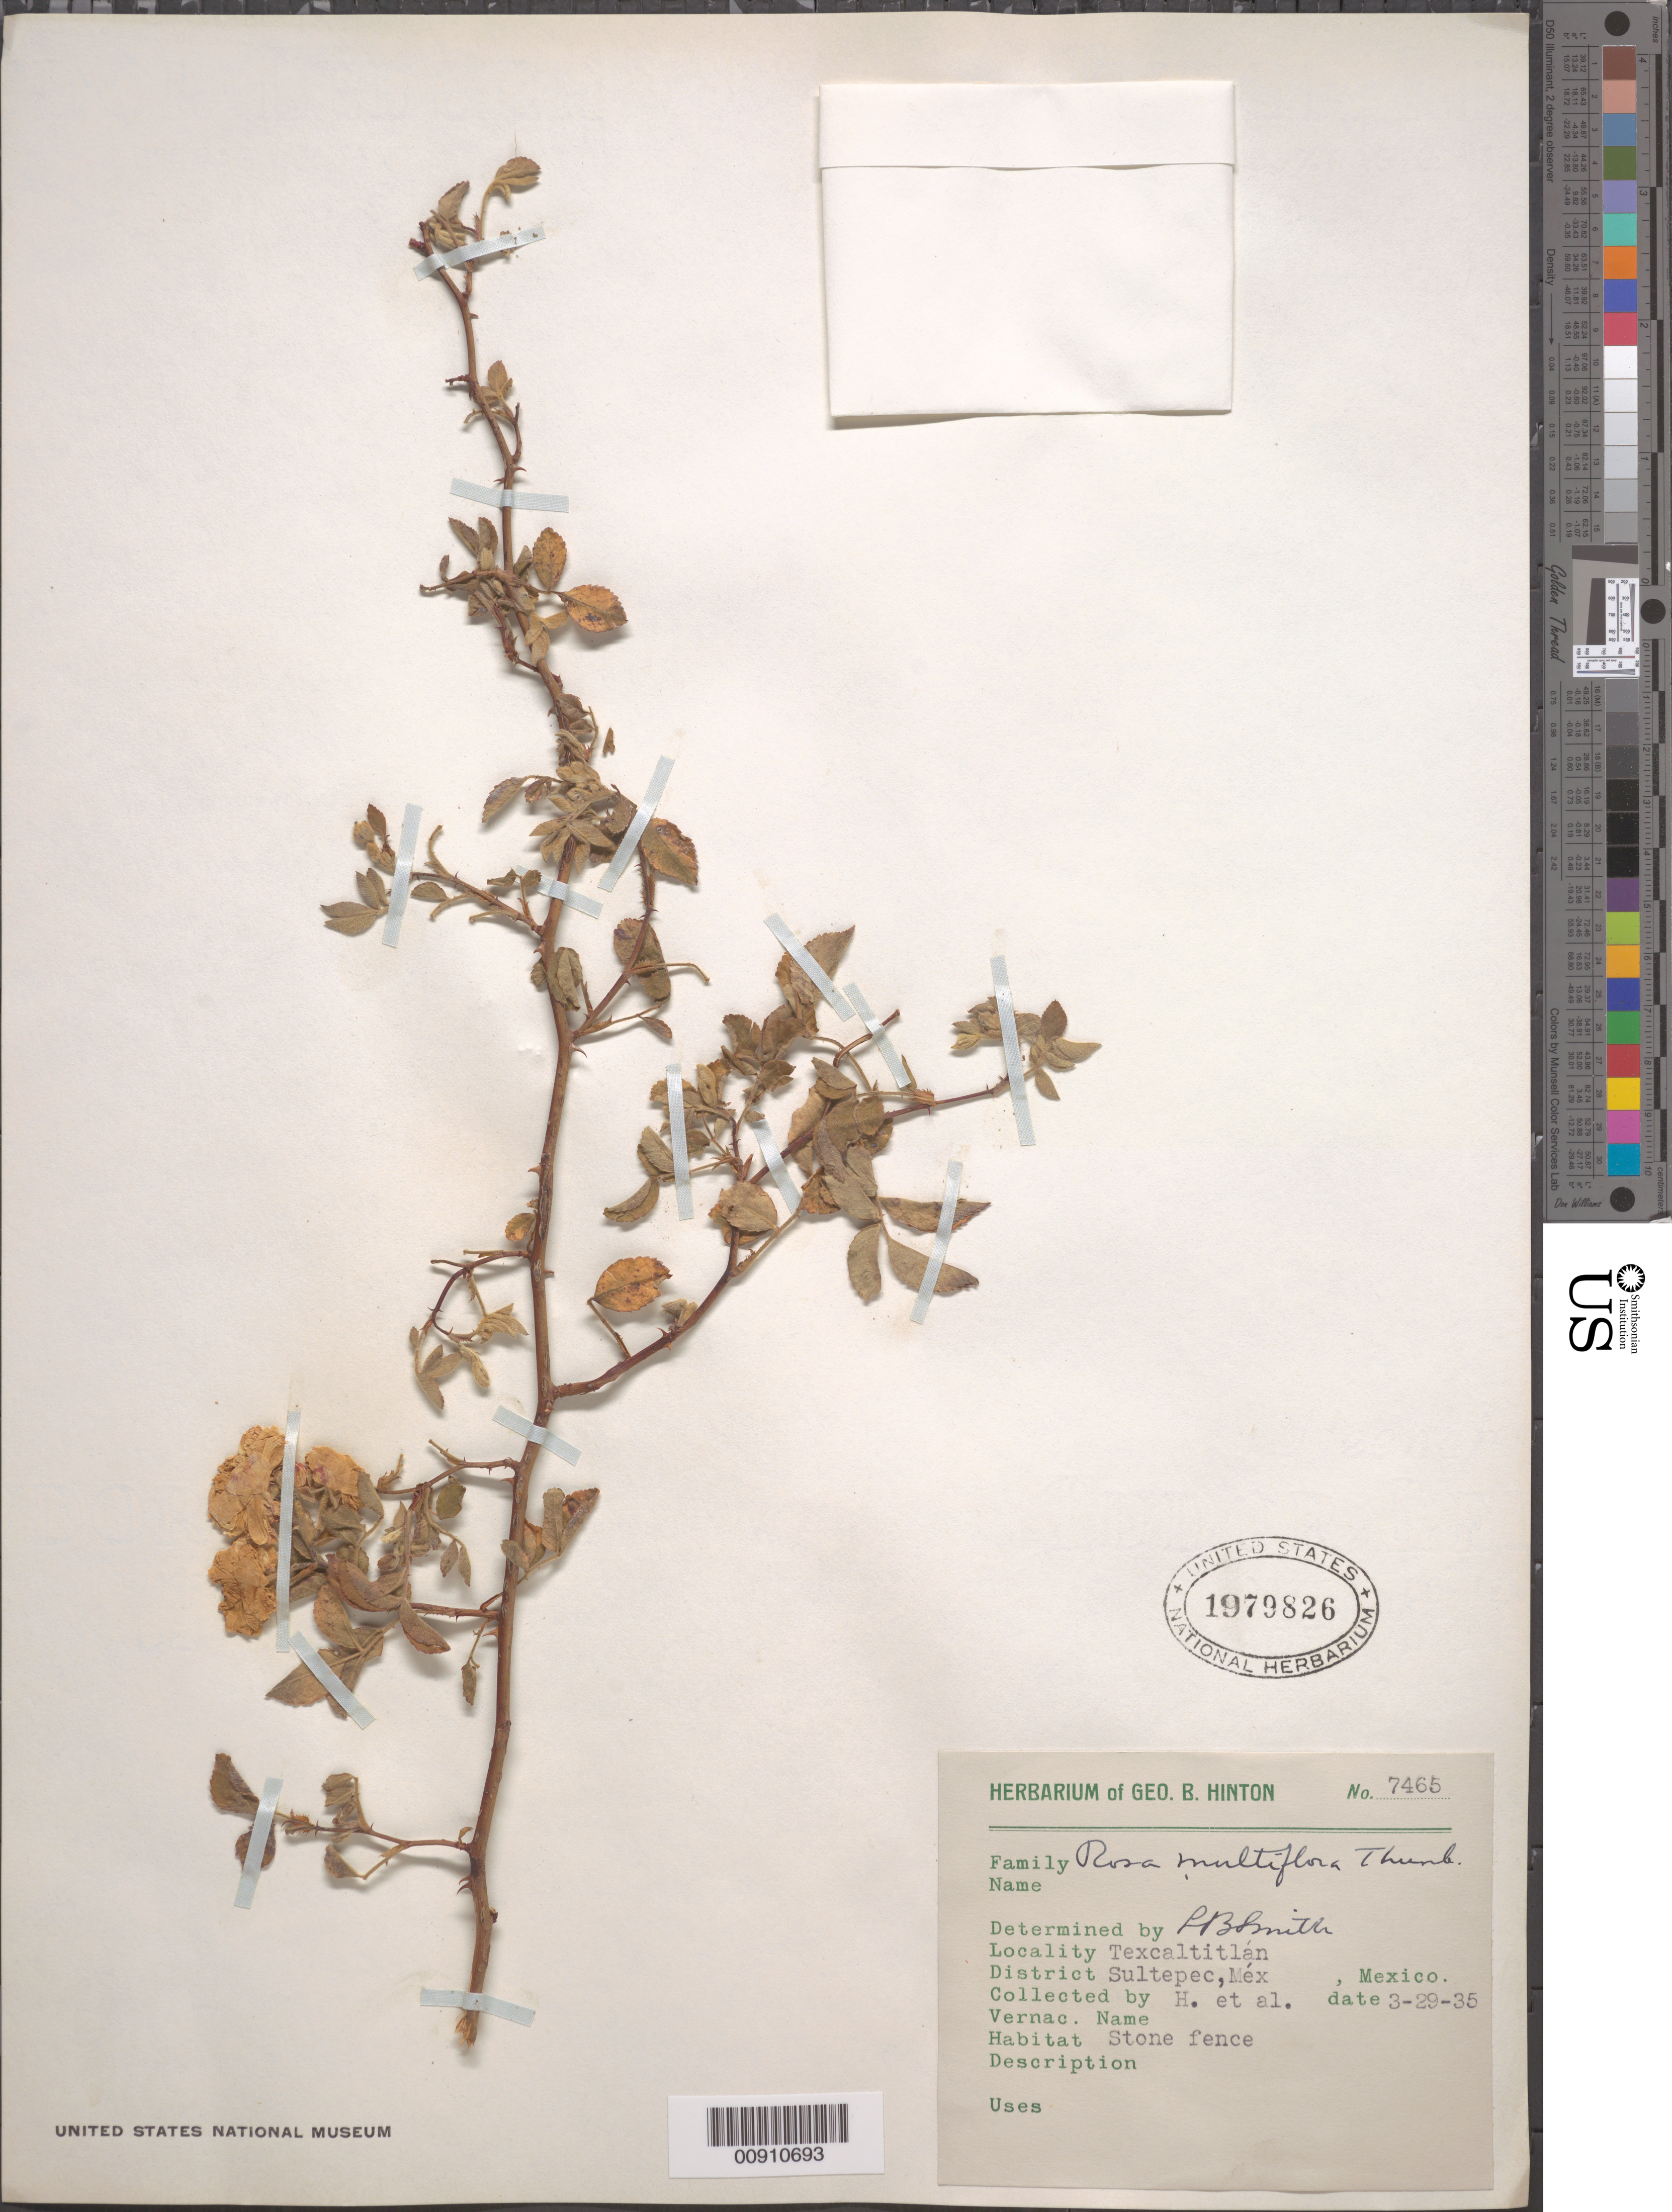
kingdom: Plantae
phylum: Tracheophyta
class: Magnoliopsida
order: Rosales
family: Rosaceae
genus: Rosa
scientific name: Rosa multiflora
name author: Thunb.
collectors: G. B. Hinton & et al.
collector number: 7465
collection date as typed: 29 Mar 1935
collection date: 1935-03-29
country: Mexico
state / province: México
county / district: Sultepec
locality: Texcaltitlán, District Sultepec, State of Mexico.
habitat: Stone fence.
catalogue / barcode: US 1979826